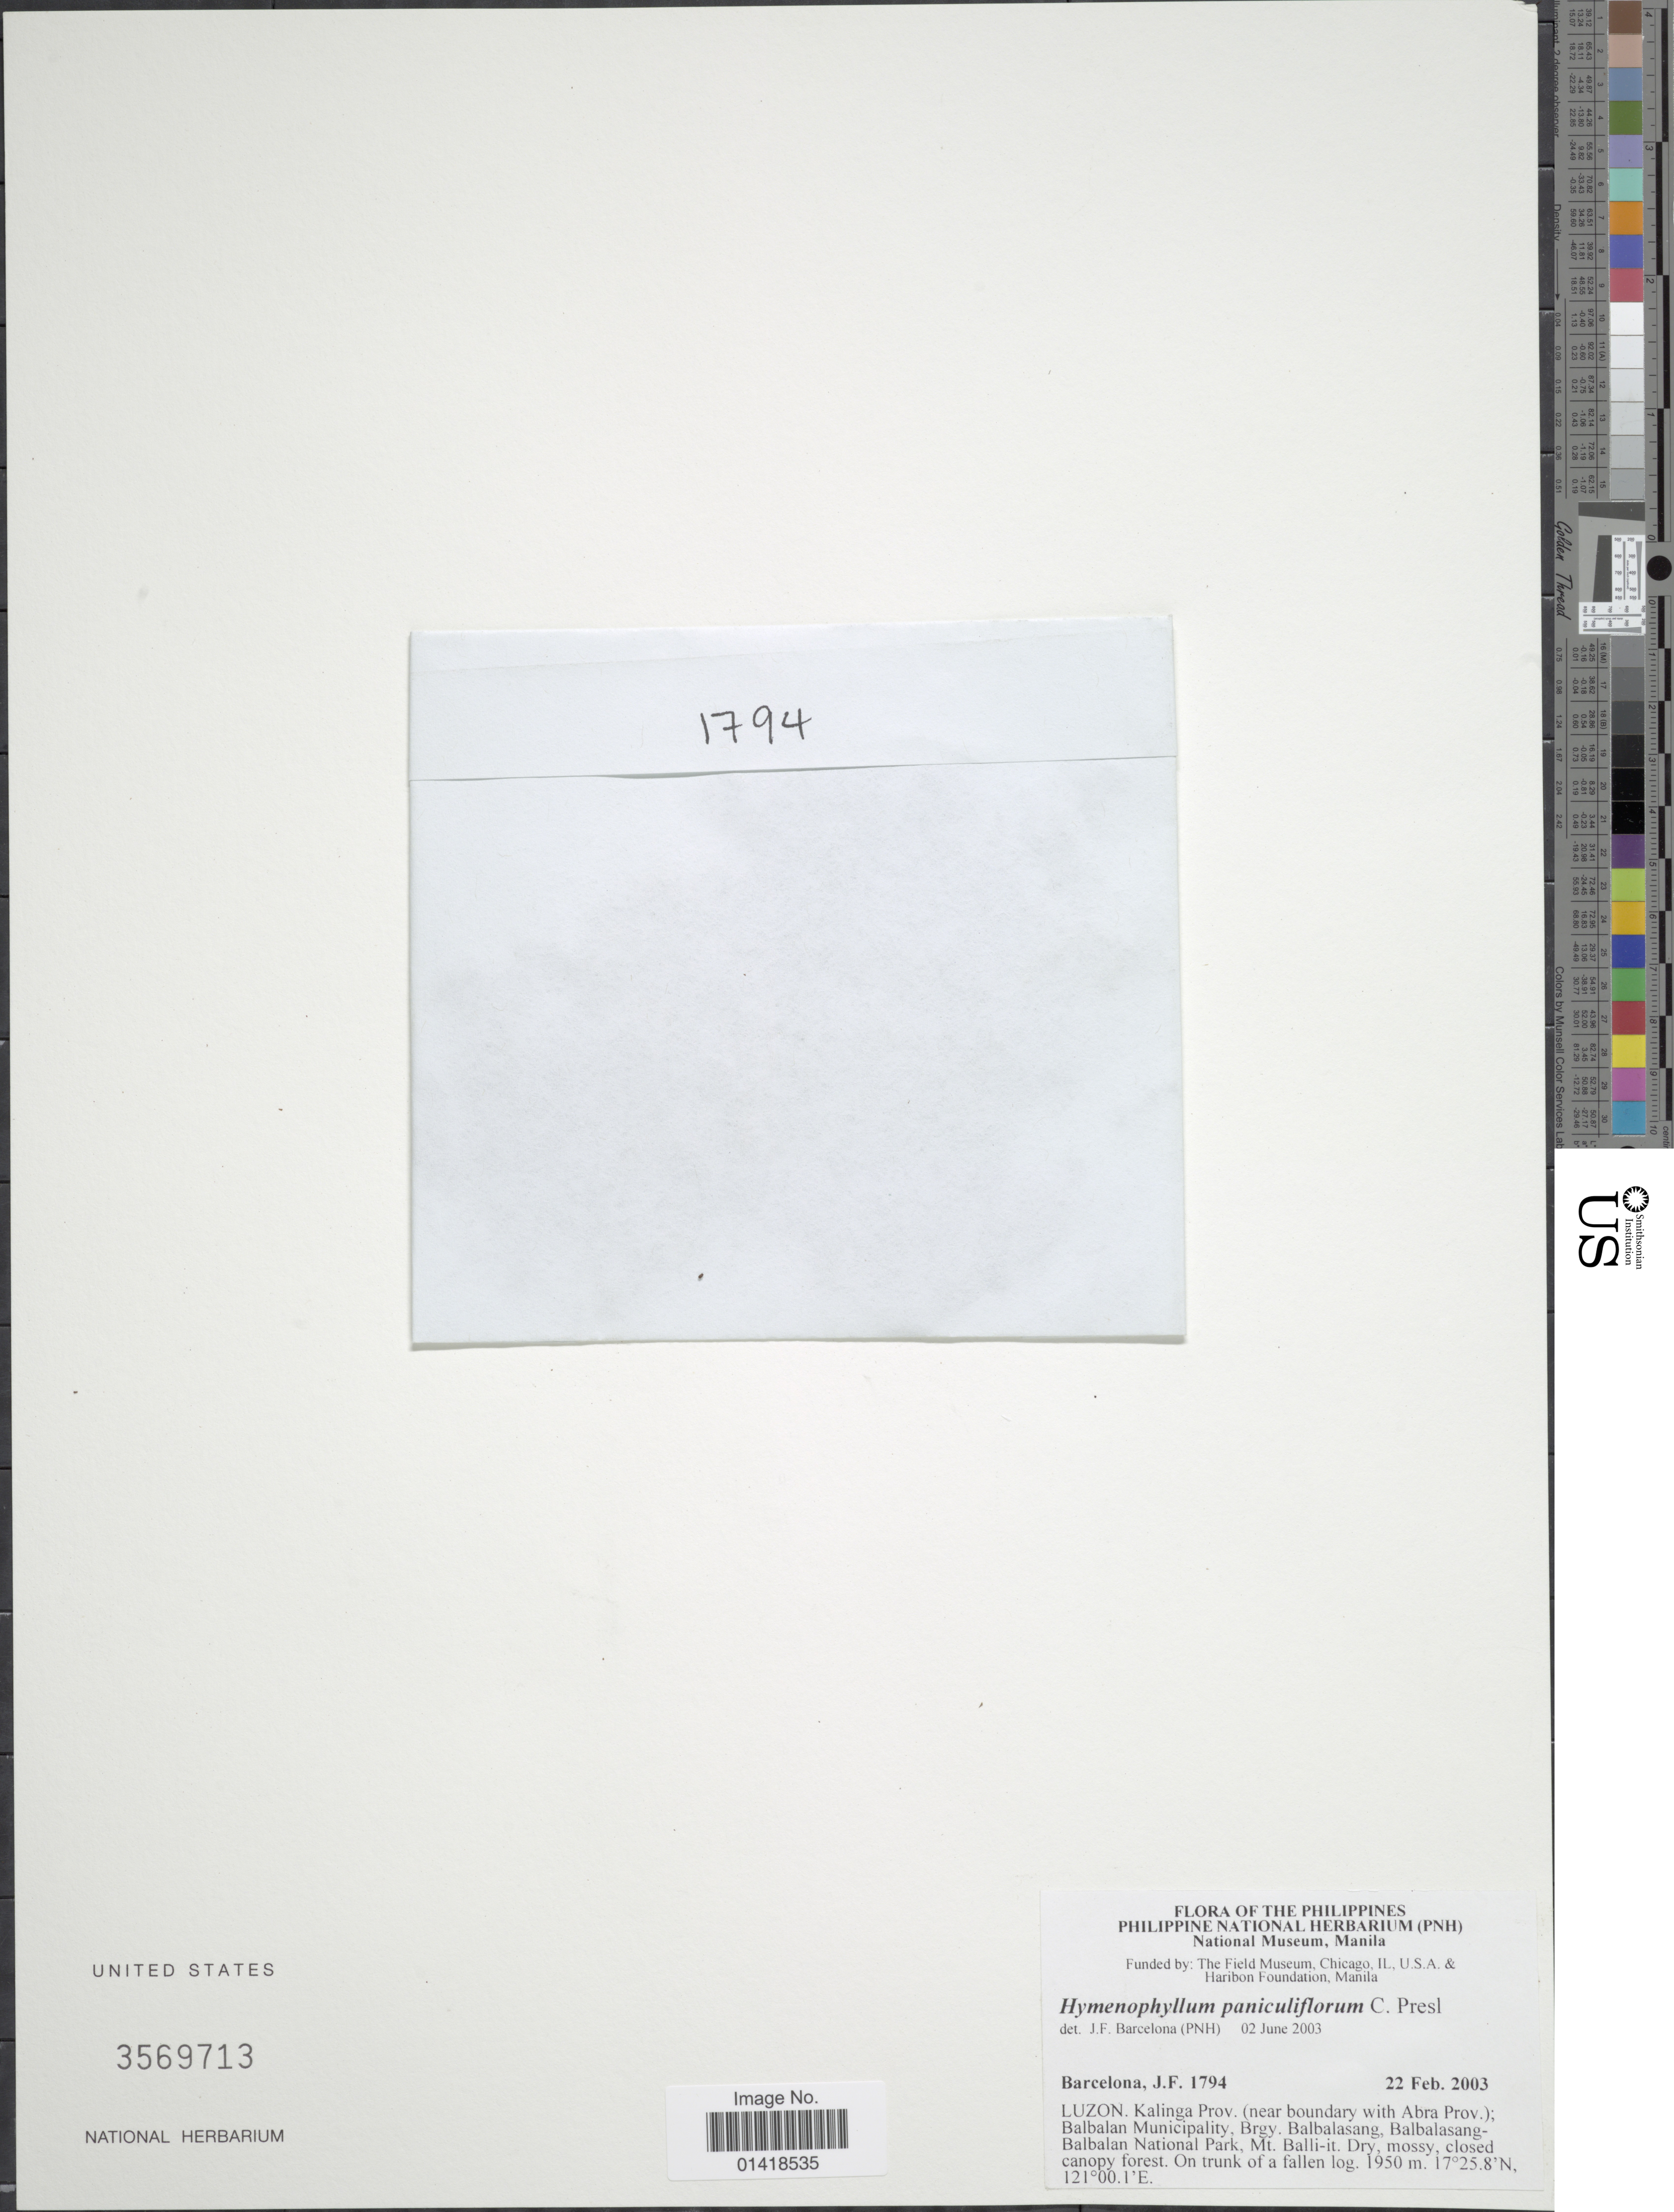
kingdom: Plantae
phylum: Tracheophyta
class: Polypodiopsida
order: Hymenophyllales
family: Hymenophyllaceae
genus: Hymenophyllum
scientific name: Hymenophyllum paniculiflorum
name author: C. Presl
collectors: J. F. Barcelona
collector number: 1794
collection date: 2003-02-22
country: Philippines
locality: The Philippines. Luzon. Kalinga Prov. (near boundary with Abra Prov.); Balbalan Municipality, Brgy, Balbalasang, Balbalasang-Balbalan National Park, Mt. Balli-it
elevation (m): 1950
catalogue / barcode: US 3569713